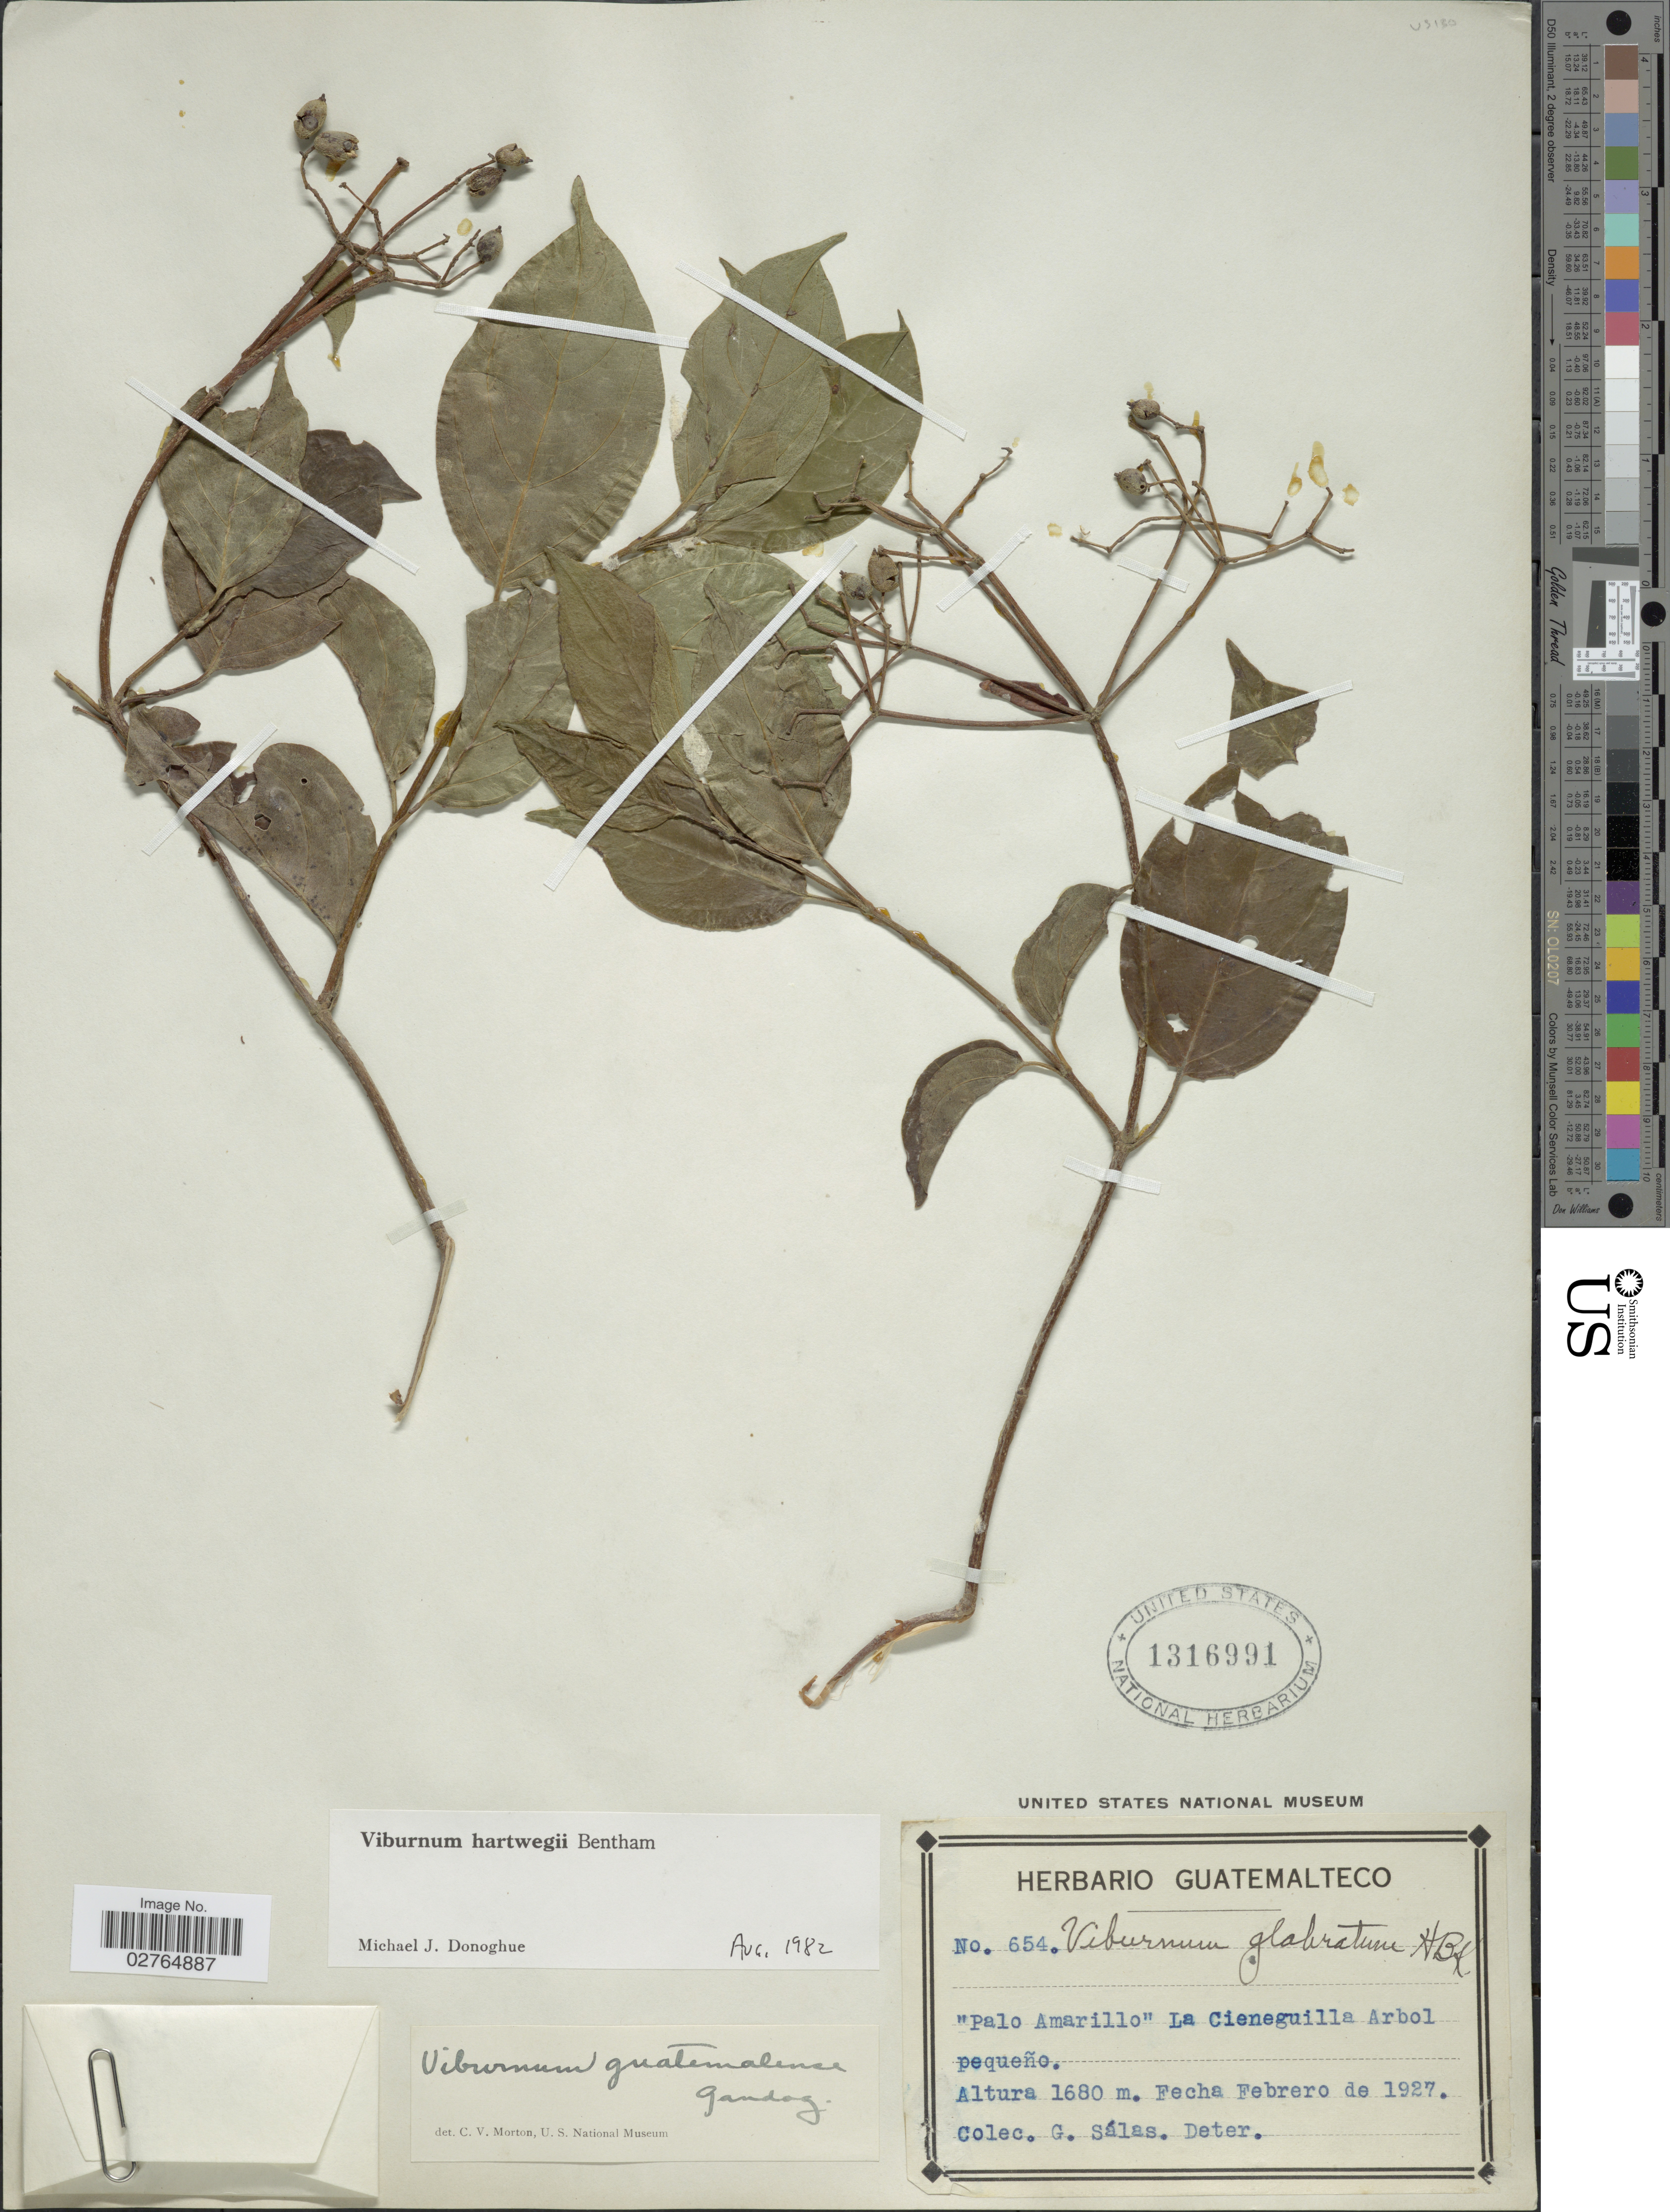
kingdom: Plantae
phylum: Tracheophyta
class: Magnoliopsida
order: Dipsacales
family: Viburnaceae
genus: Viburnum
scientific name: Viburnum hartwegii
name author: Benth.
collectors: G. Salas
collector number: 654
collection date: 1927-02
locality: Palo Amarillo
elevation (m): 1680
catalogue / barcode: US 1316991